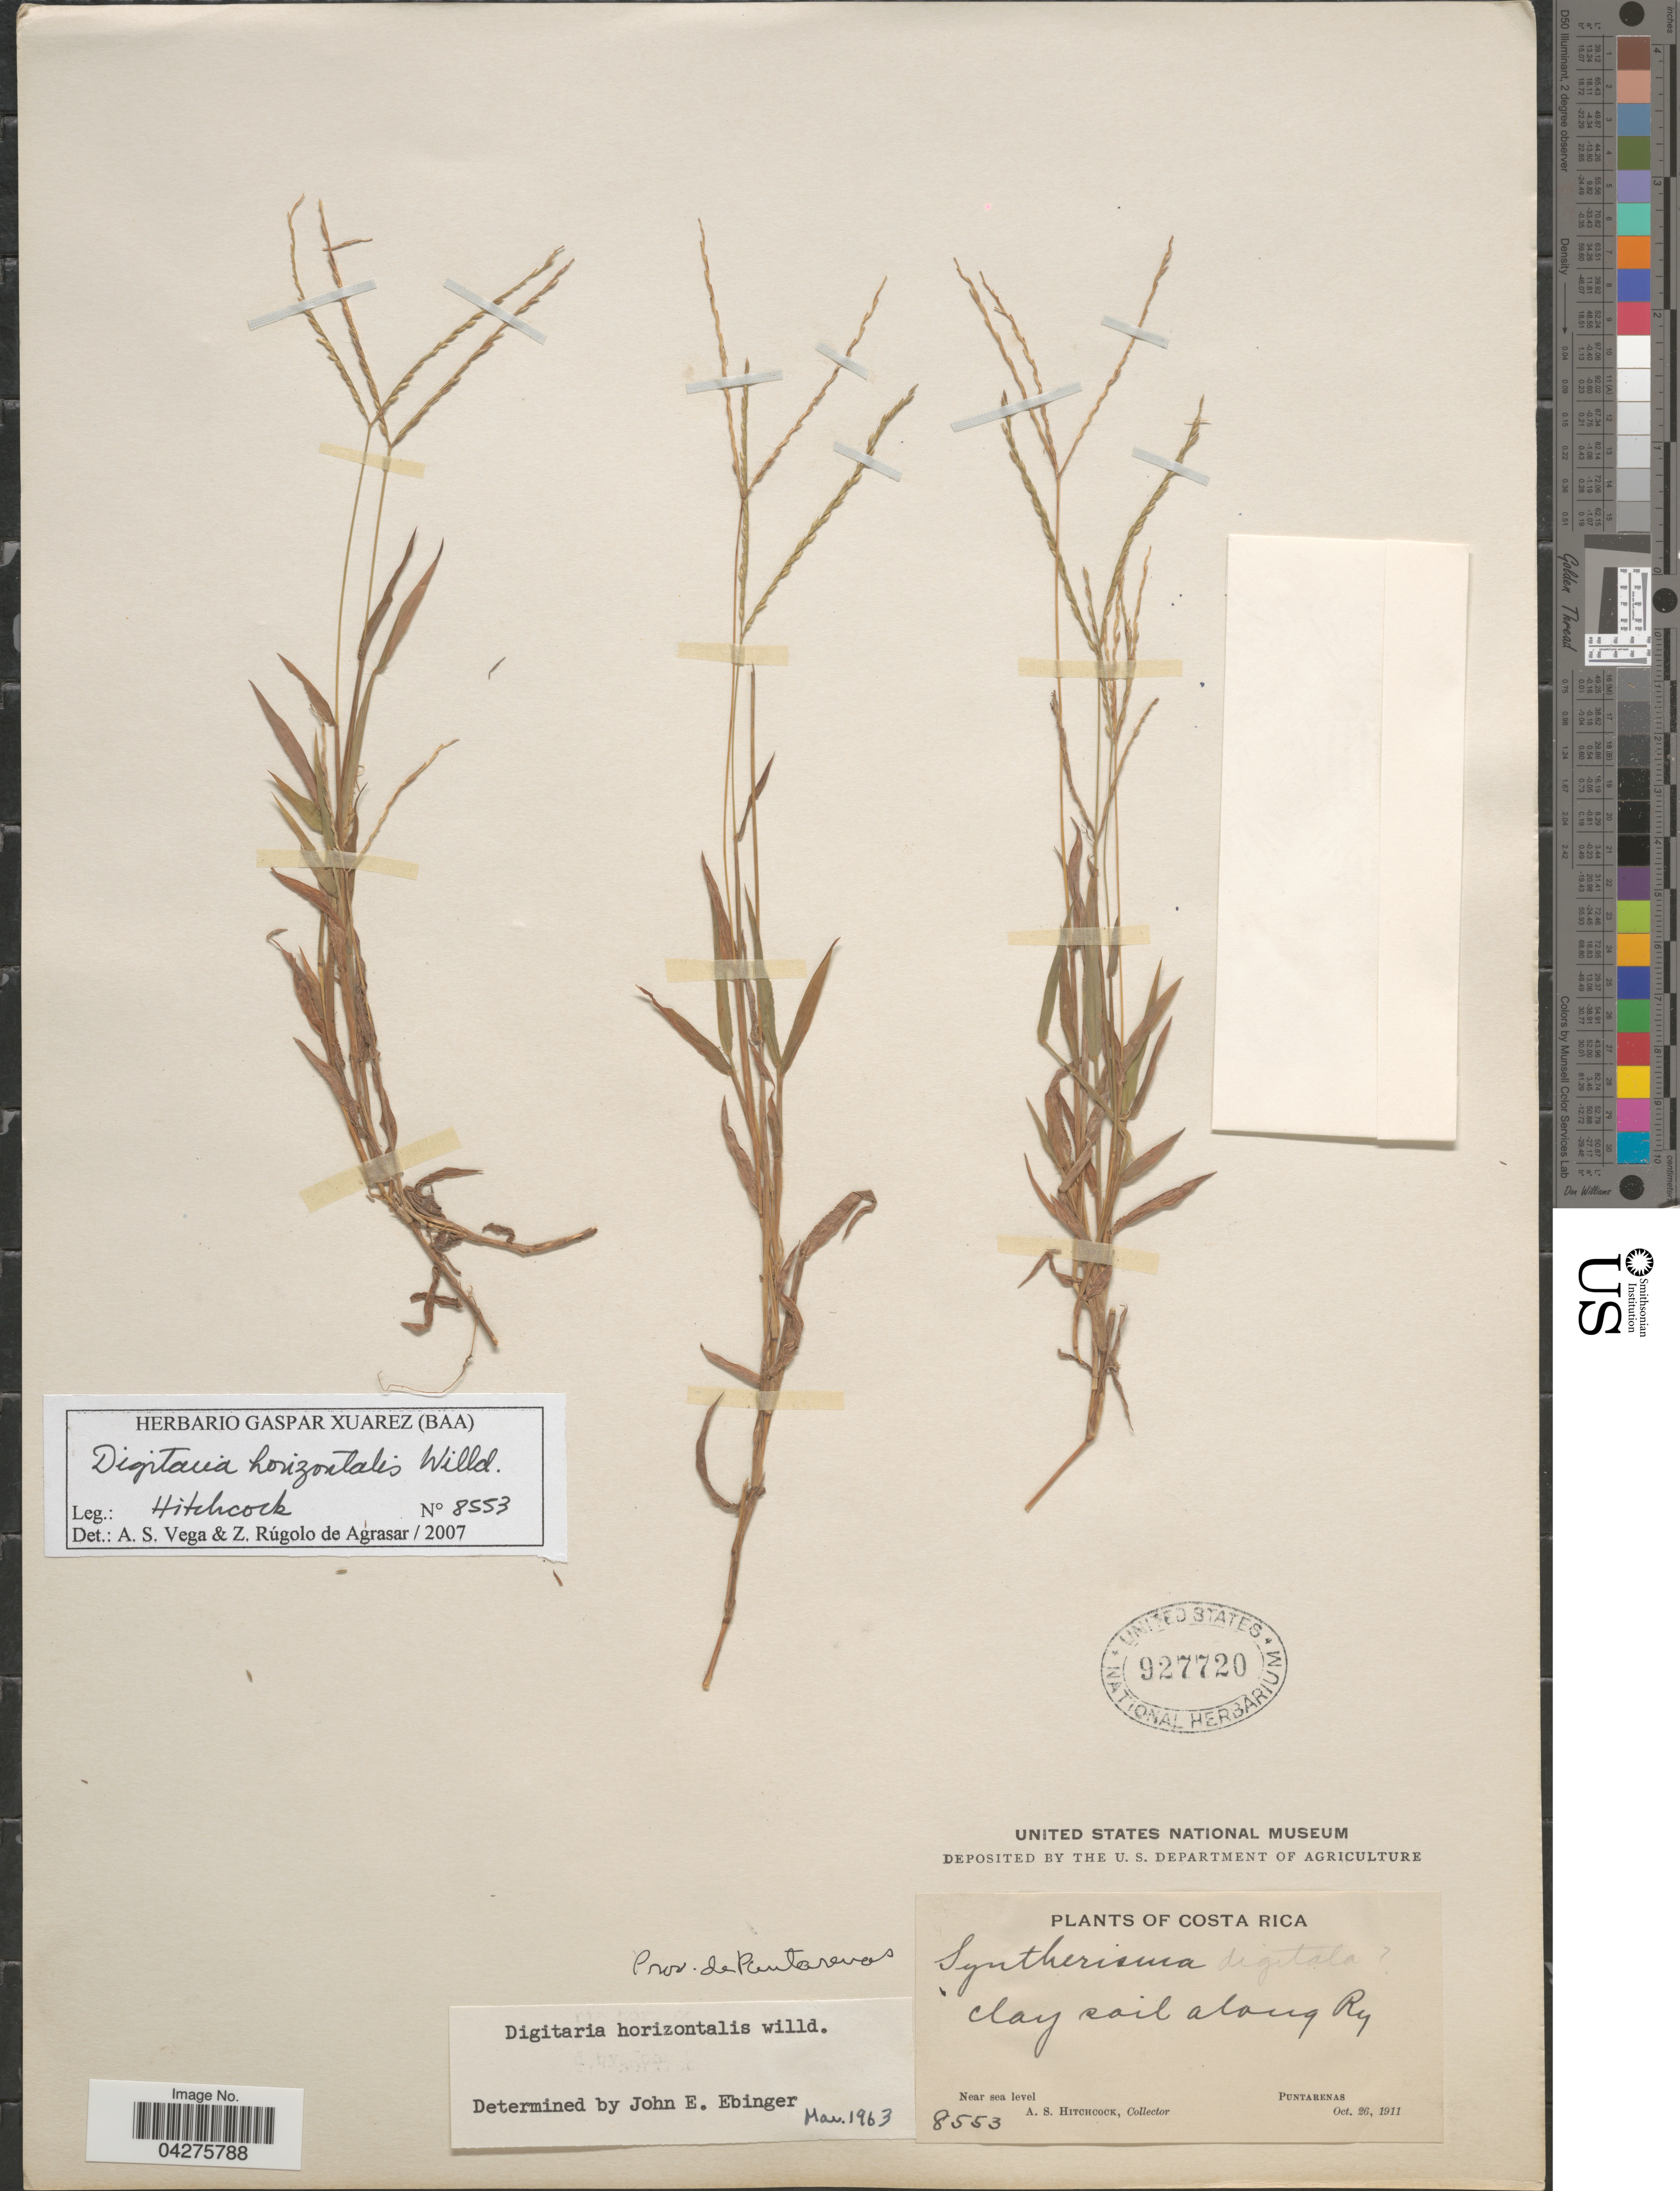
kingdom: Plantae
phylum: Tracheophyta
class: Liliopsida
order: Poales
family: Poaceae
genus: Digitaria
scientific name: Digitaria horizontalis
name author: Willd.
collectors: A. S. Hitchcock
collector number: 8553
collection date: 1911-10-26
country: Costa Rica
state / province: Puntarenas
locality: Clay soil along Ry.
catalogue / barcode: US 927720